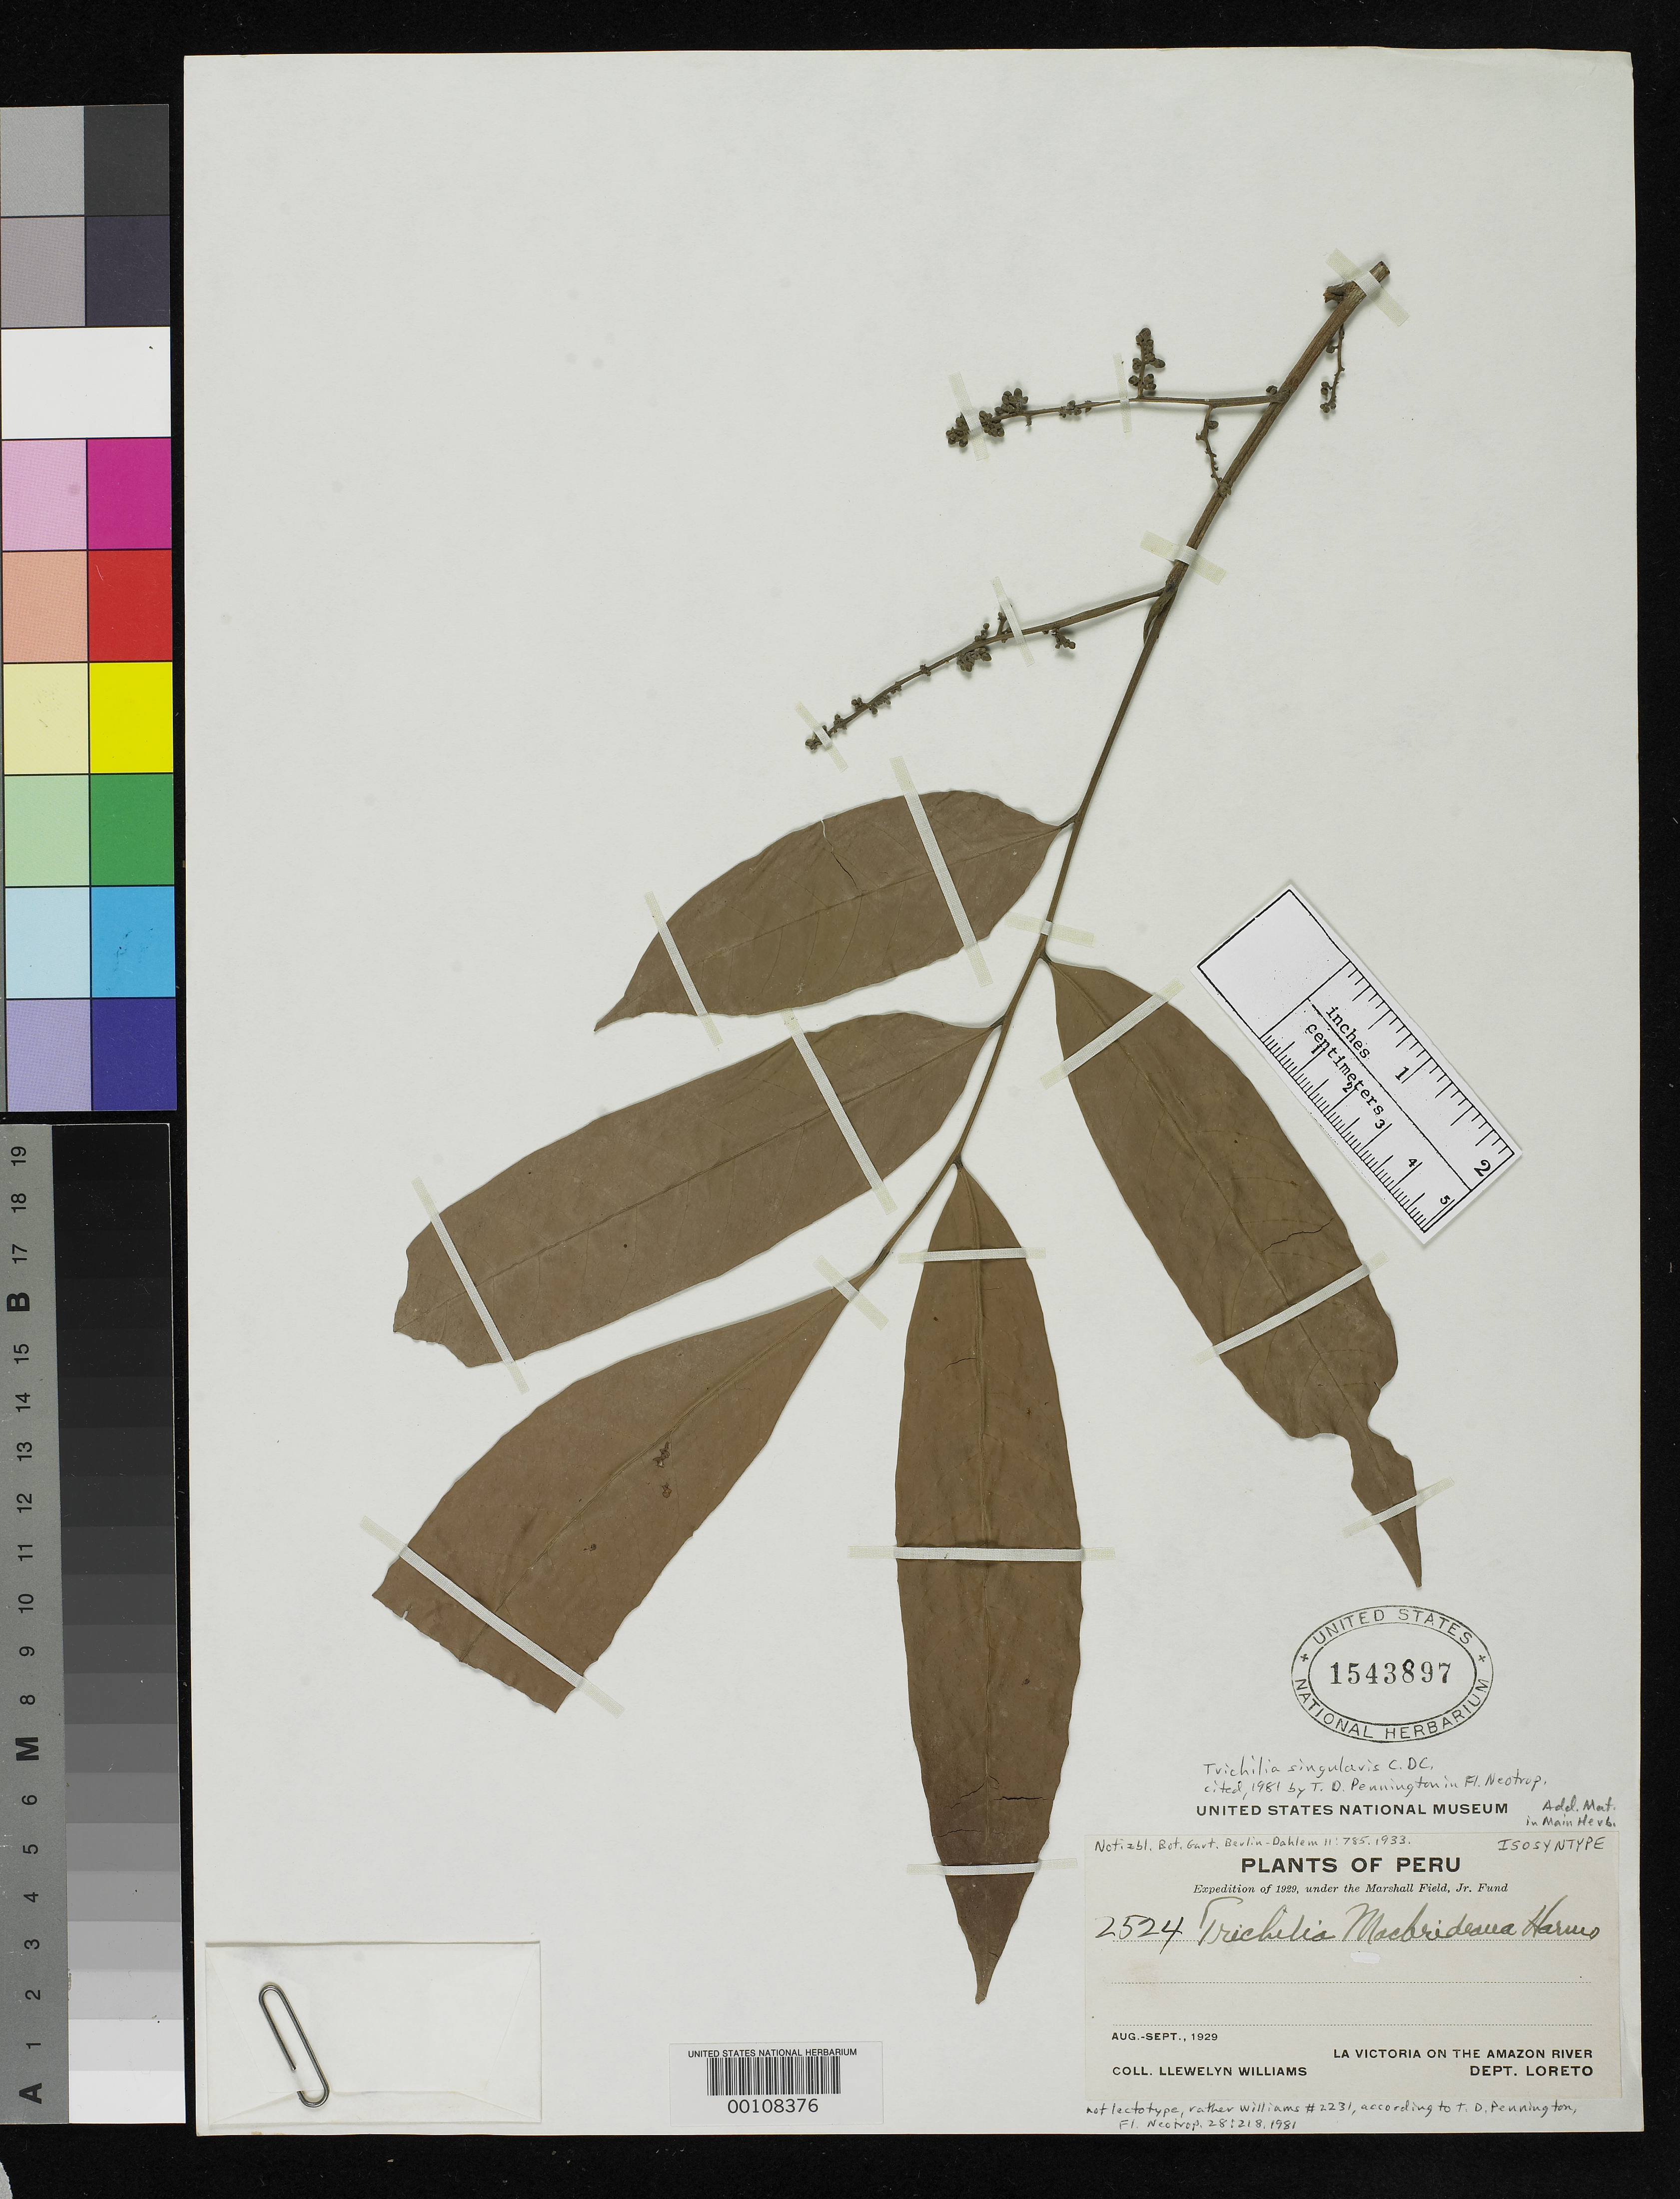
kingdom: Plantae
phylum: Tracheophyta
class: Magnoliopsida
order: Sapindales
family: Meliaceae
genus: Trichilia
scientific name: Trichilia macbrideana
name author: Harms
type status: Isosyntype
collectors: Ll. Williams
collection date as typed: Aug 1929 to -- Sep 1929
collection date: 1929-08/1929-09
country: Peru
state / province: Loreto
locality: La Victoria on the Amazon River.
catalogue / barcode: US 1543897